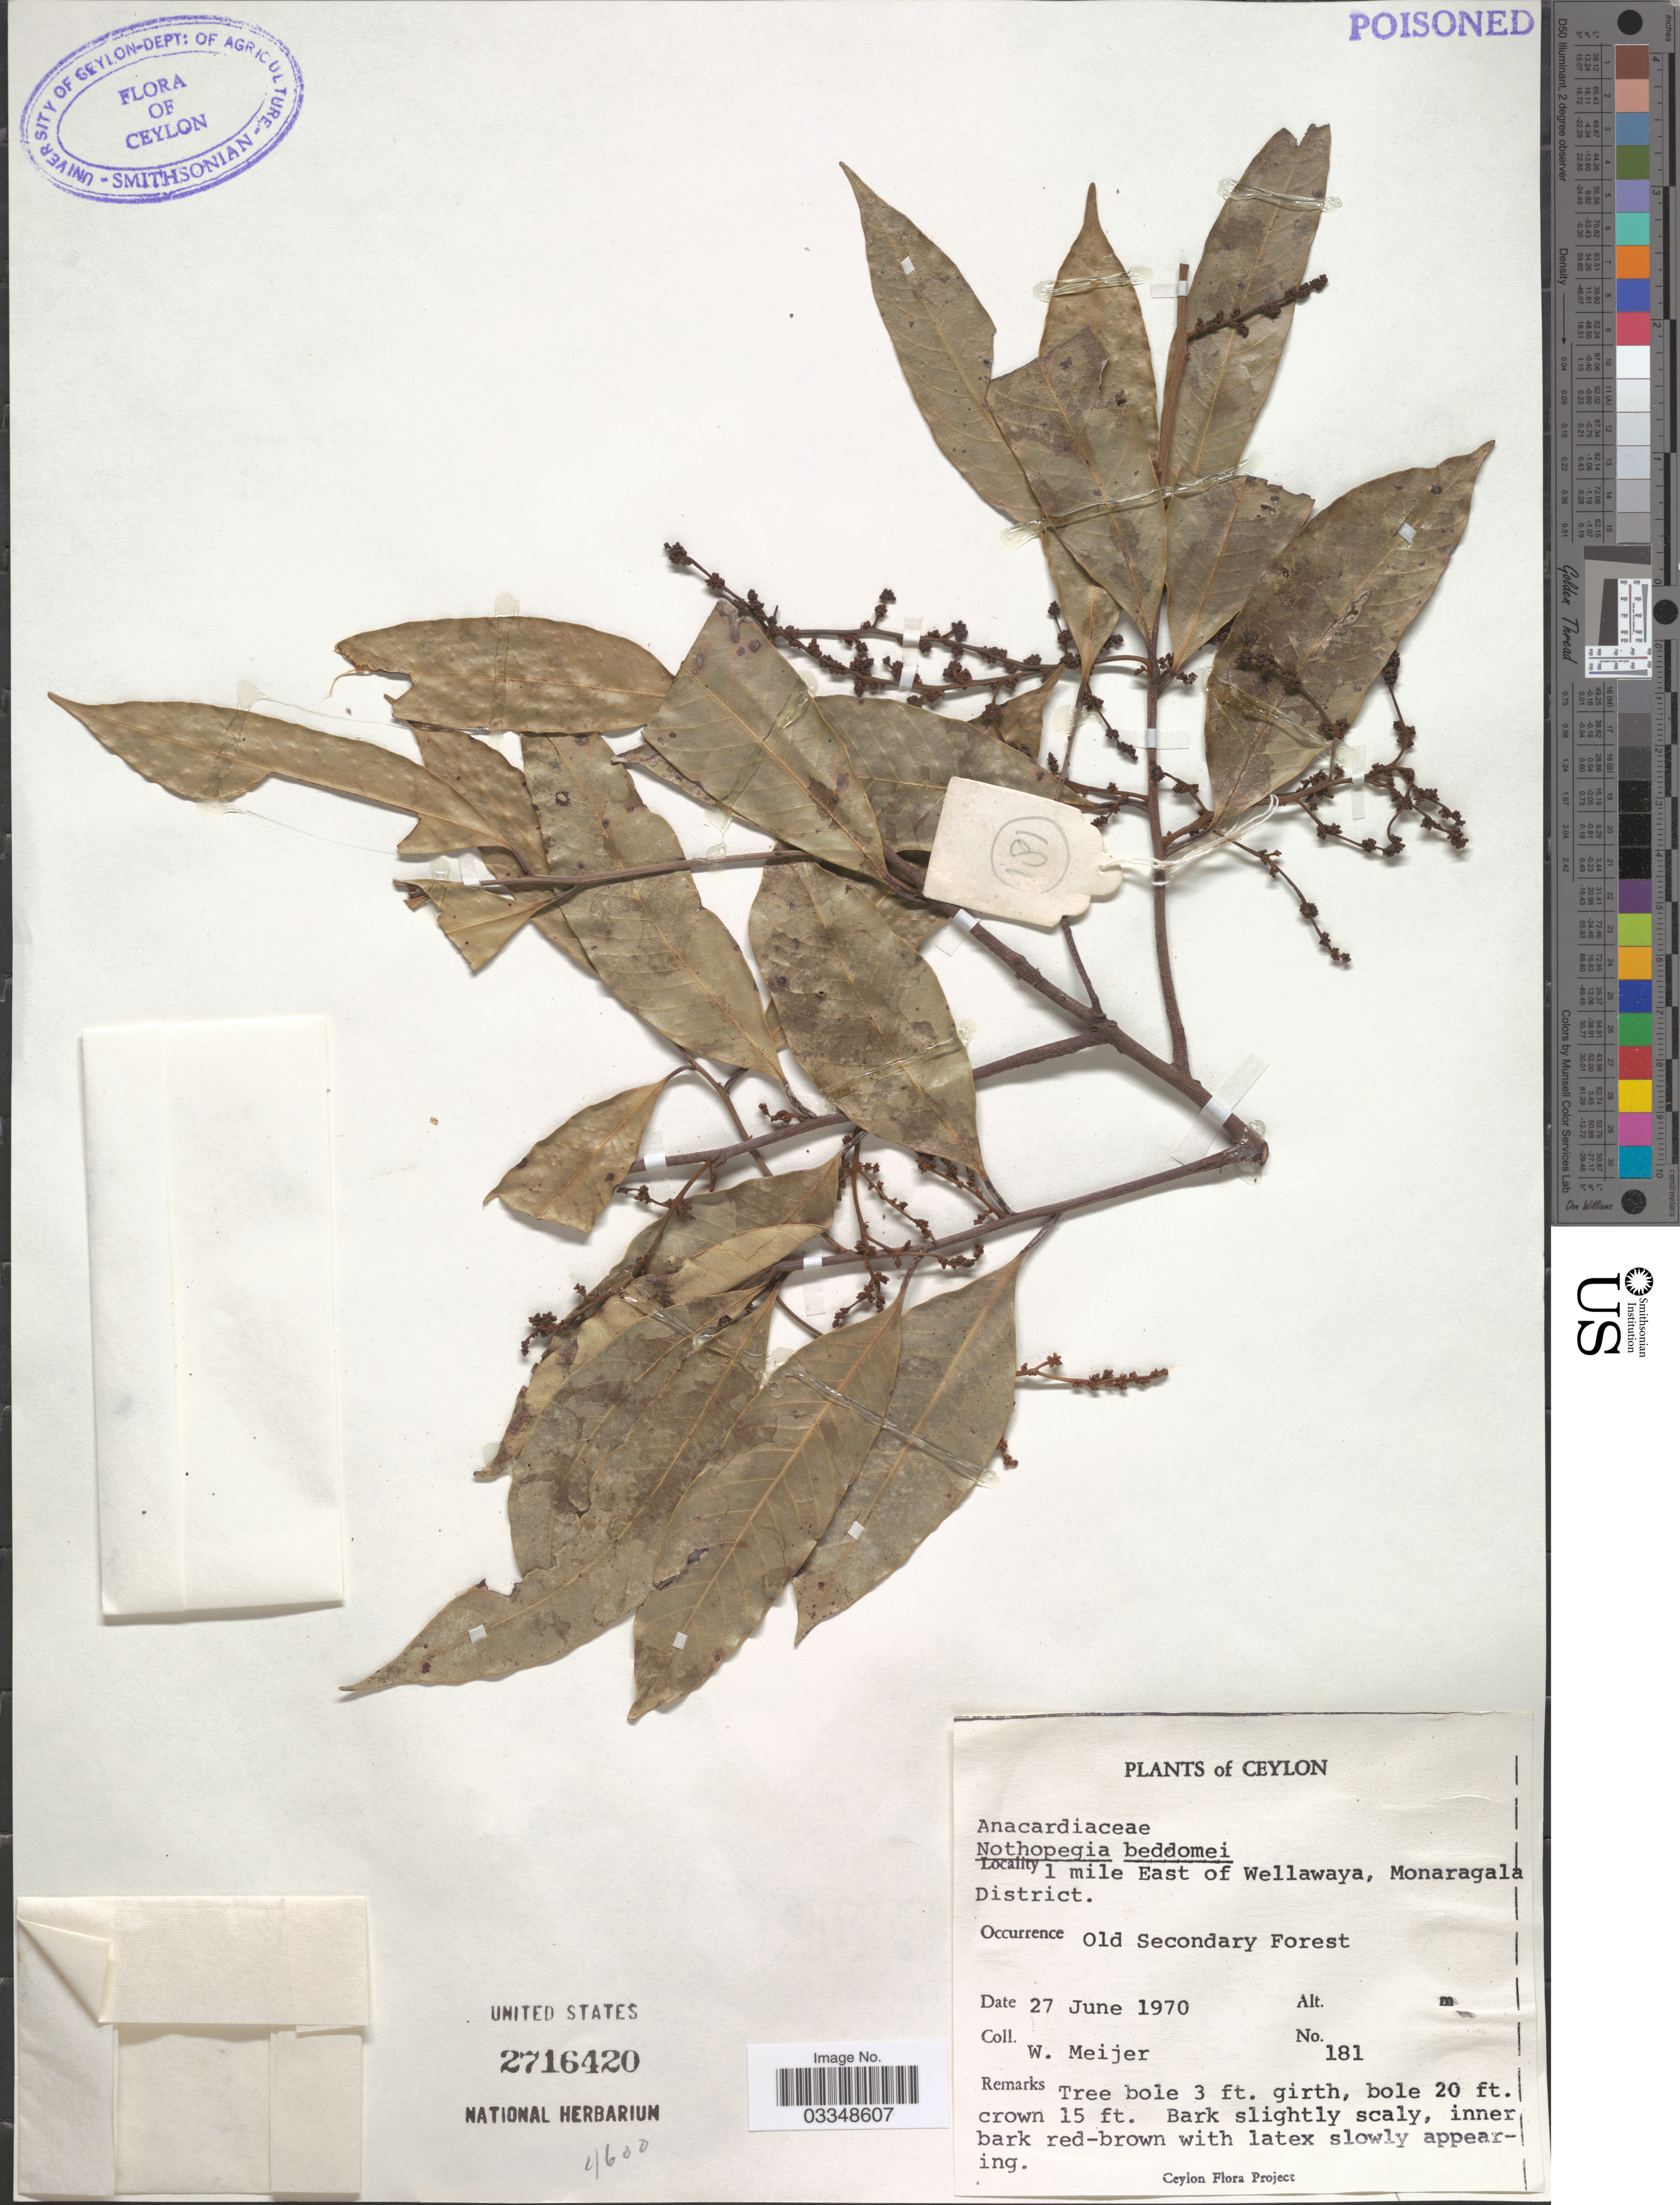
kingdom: Plantae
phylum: Tracheophyta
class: Magnoliopsida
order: Sapindales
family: Anacardiaceae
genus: Nothopegia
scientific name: Nothopegia beddomei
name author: Gamble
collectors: W. Meijer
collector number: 181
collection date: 1970-06-27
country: Sri Lanka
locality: Ceylon. 1 mile East of Wellawaya, Monaragala District.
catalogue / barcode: US 2716420